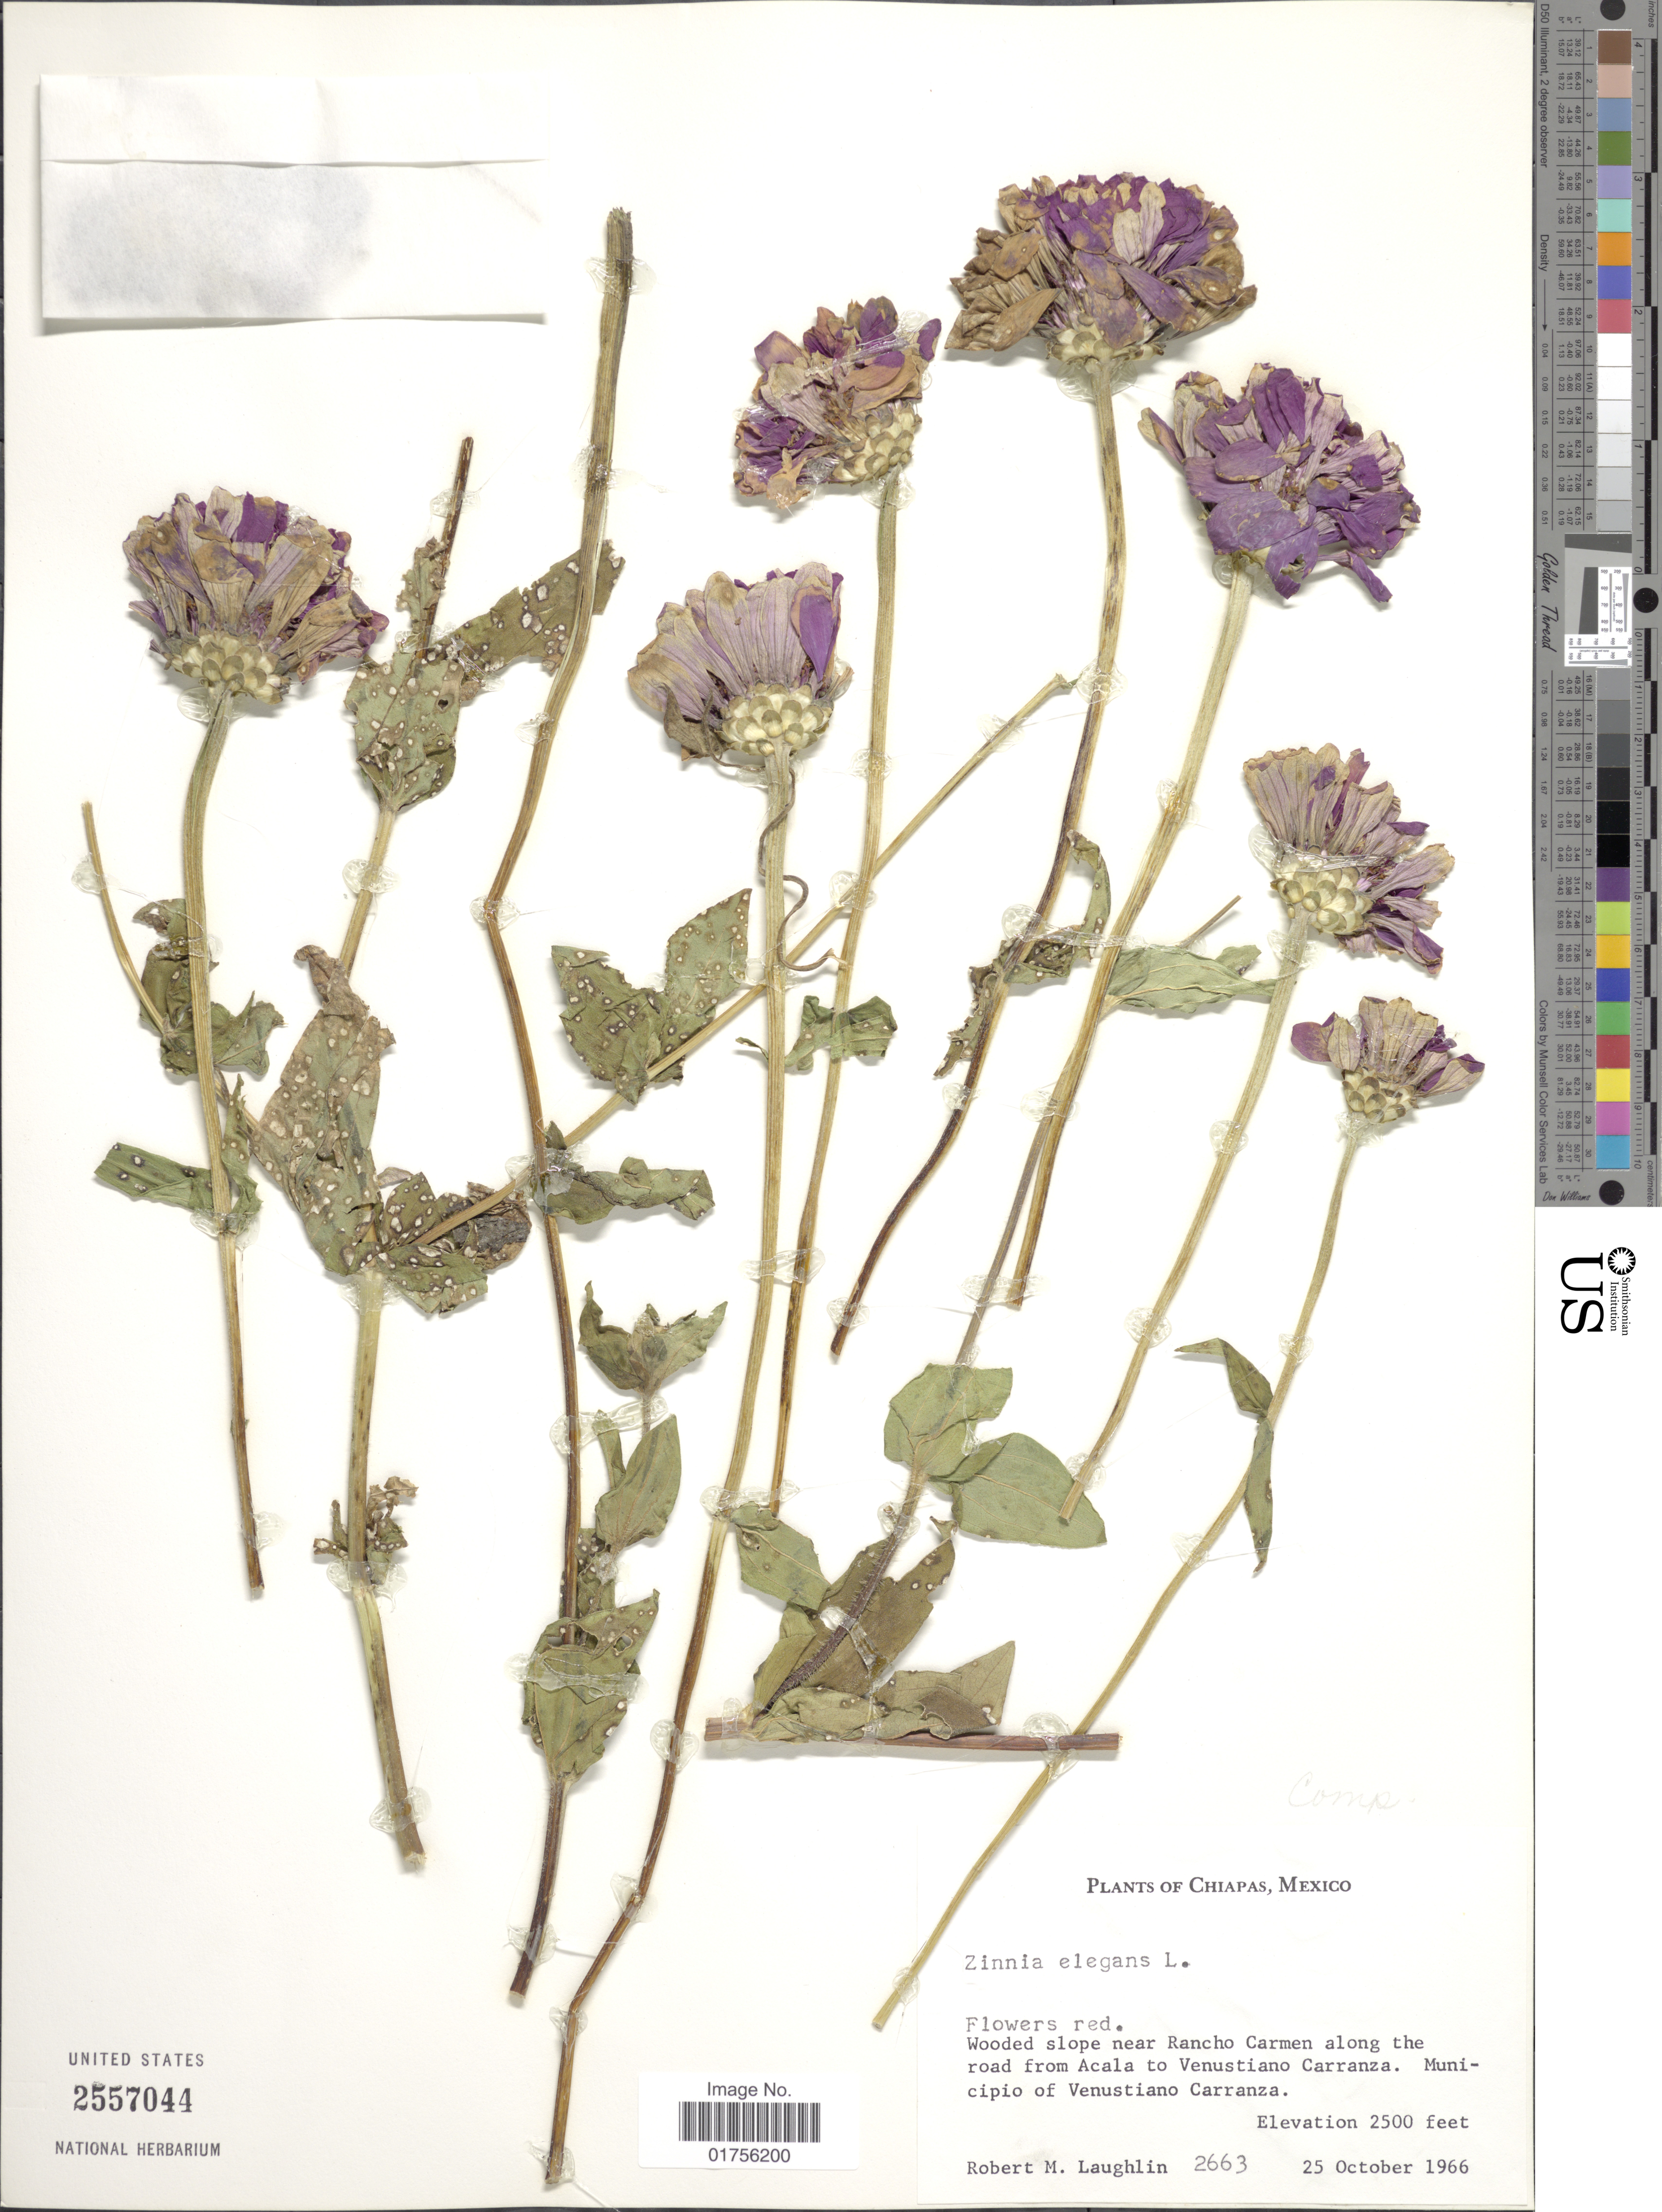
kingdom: Plantae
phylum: Tracheophyta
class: Magnoliopsida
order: Asterales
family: Asteraceae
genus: Zinnia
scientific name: Zinnia elegans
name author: Jacq.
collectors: R. M. Laughlin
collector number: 2663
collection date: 1966-10-25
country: Mexico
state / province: Chiapas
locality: Chiapas, Mexico, Wooded slope near Rancho Carmen along the road from Acala to Venustiano Carranza, Municipio of Venustiano Carranza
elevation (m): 762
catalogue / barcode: US 2557044